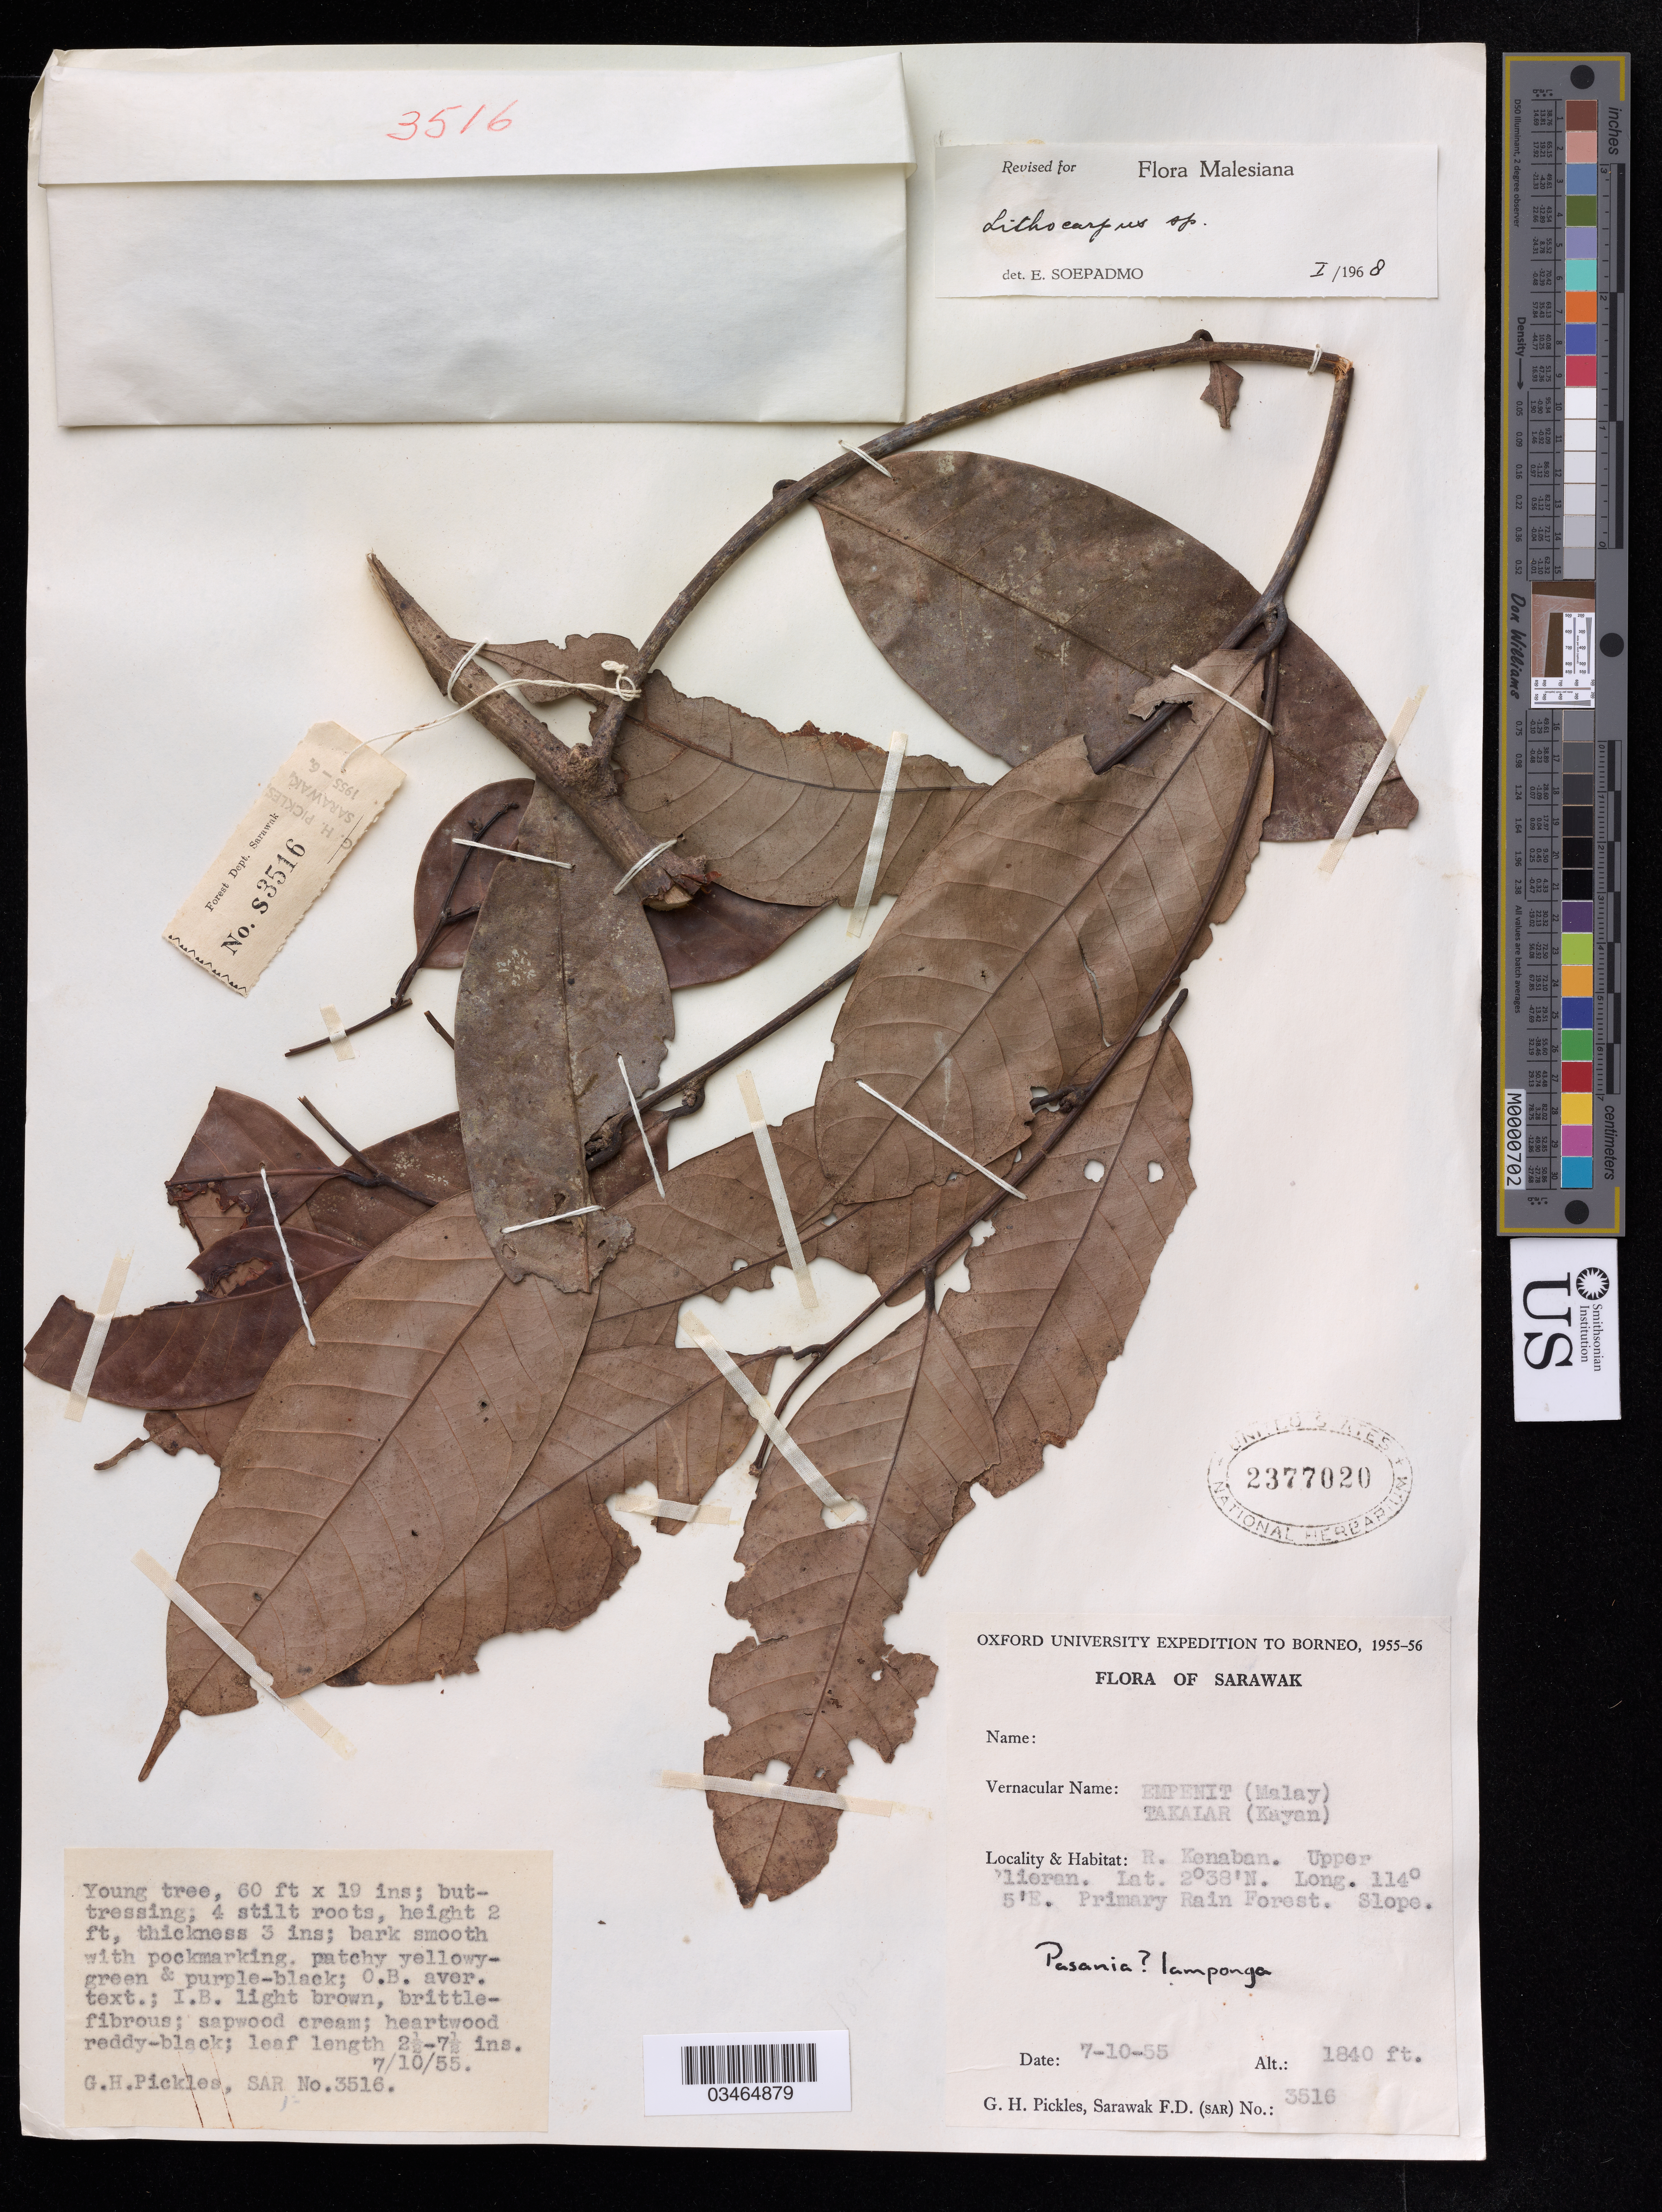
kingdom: Plantae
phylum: Tracheophyta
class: Magnoliopsida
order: Fagales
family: Fagaceae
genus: Lithocarpus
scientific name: Lithocarpus sp.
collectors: G. Pickles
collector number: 3516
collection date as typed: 7 Oct55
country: Malaysia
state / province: Sarawak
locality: R. Kenaban. Upper Plieran.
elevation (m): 561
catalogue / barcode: US 2377020